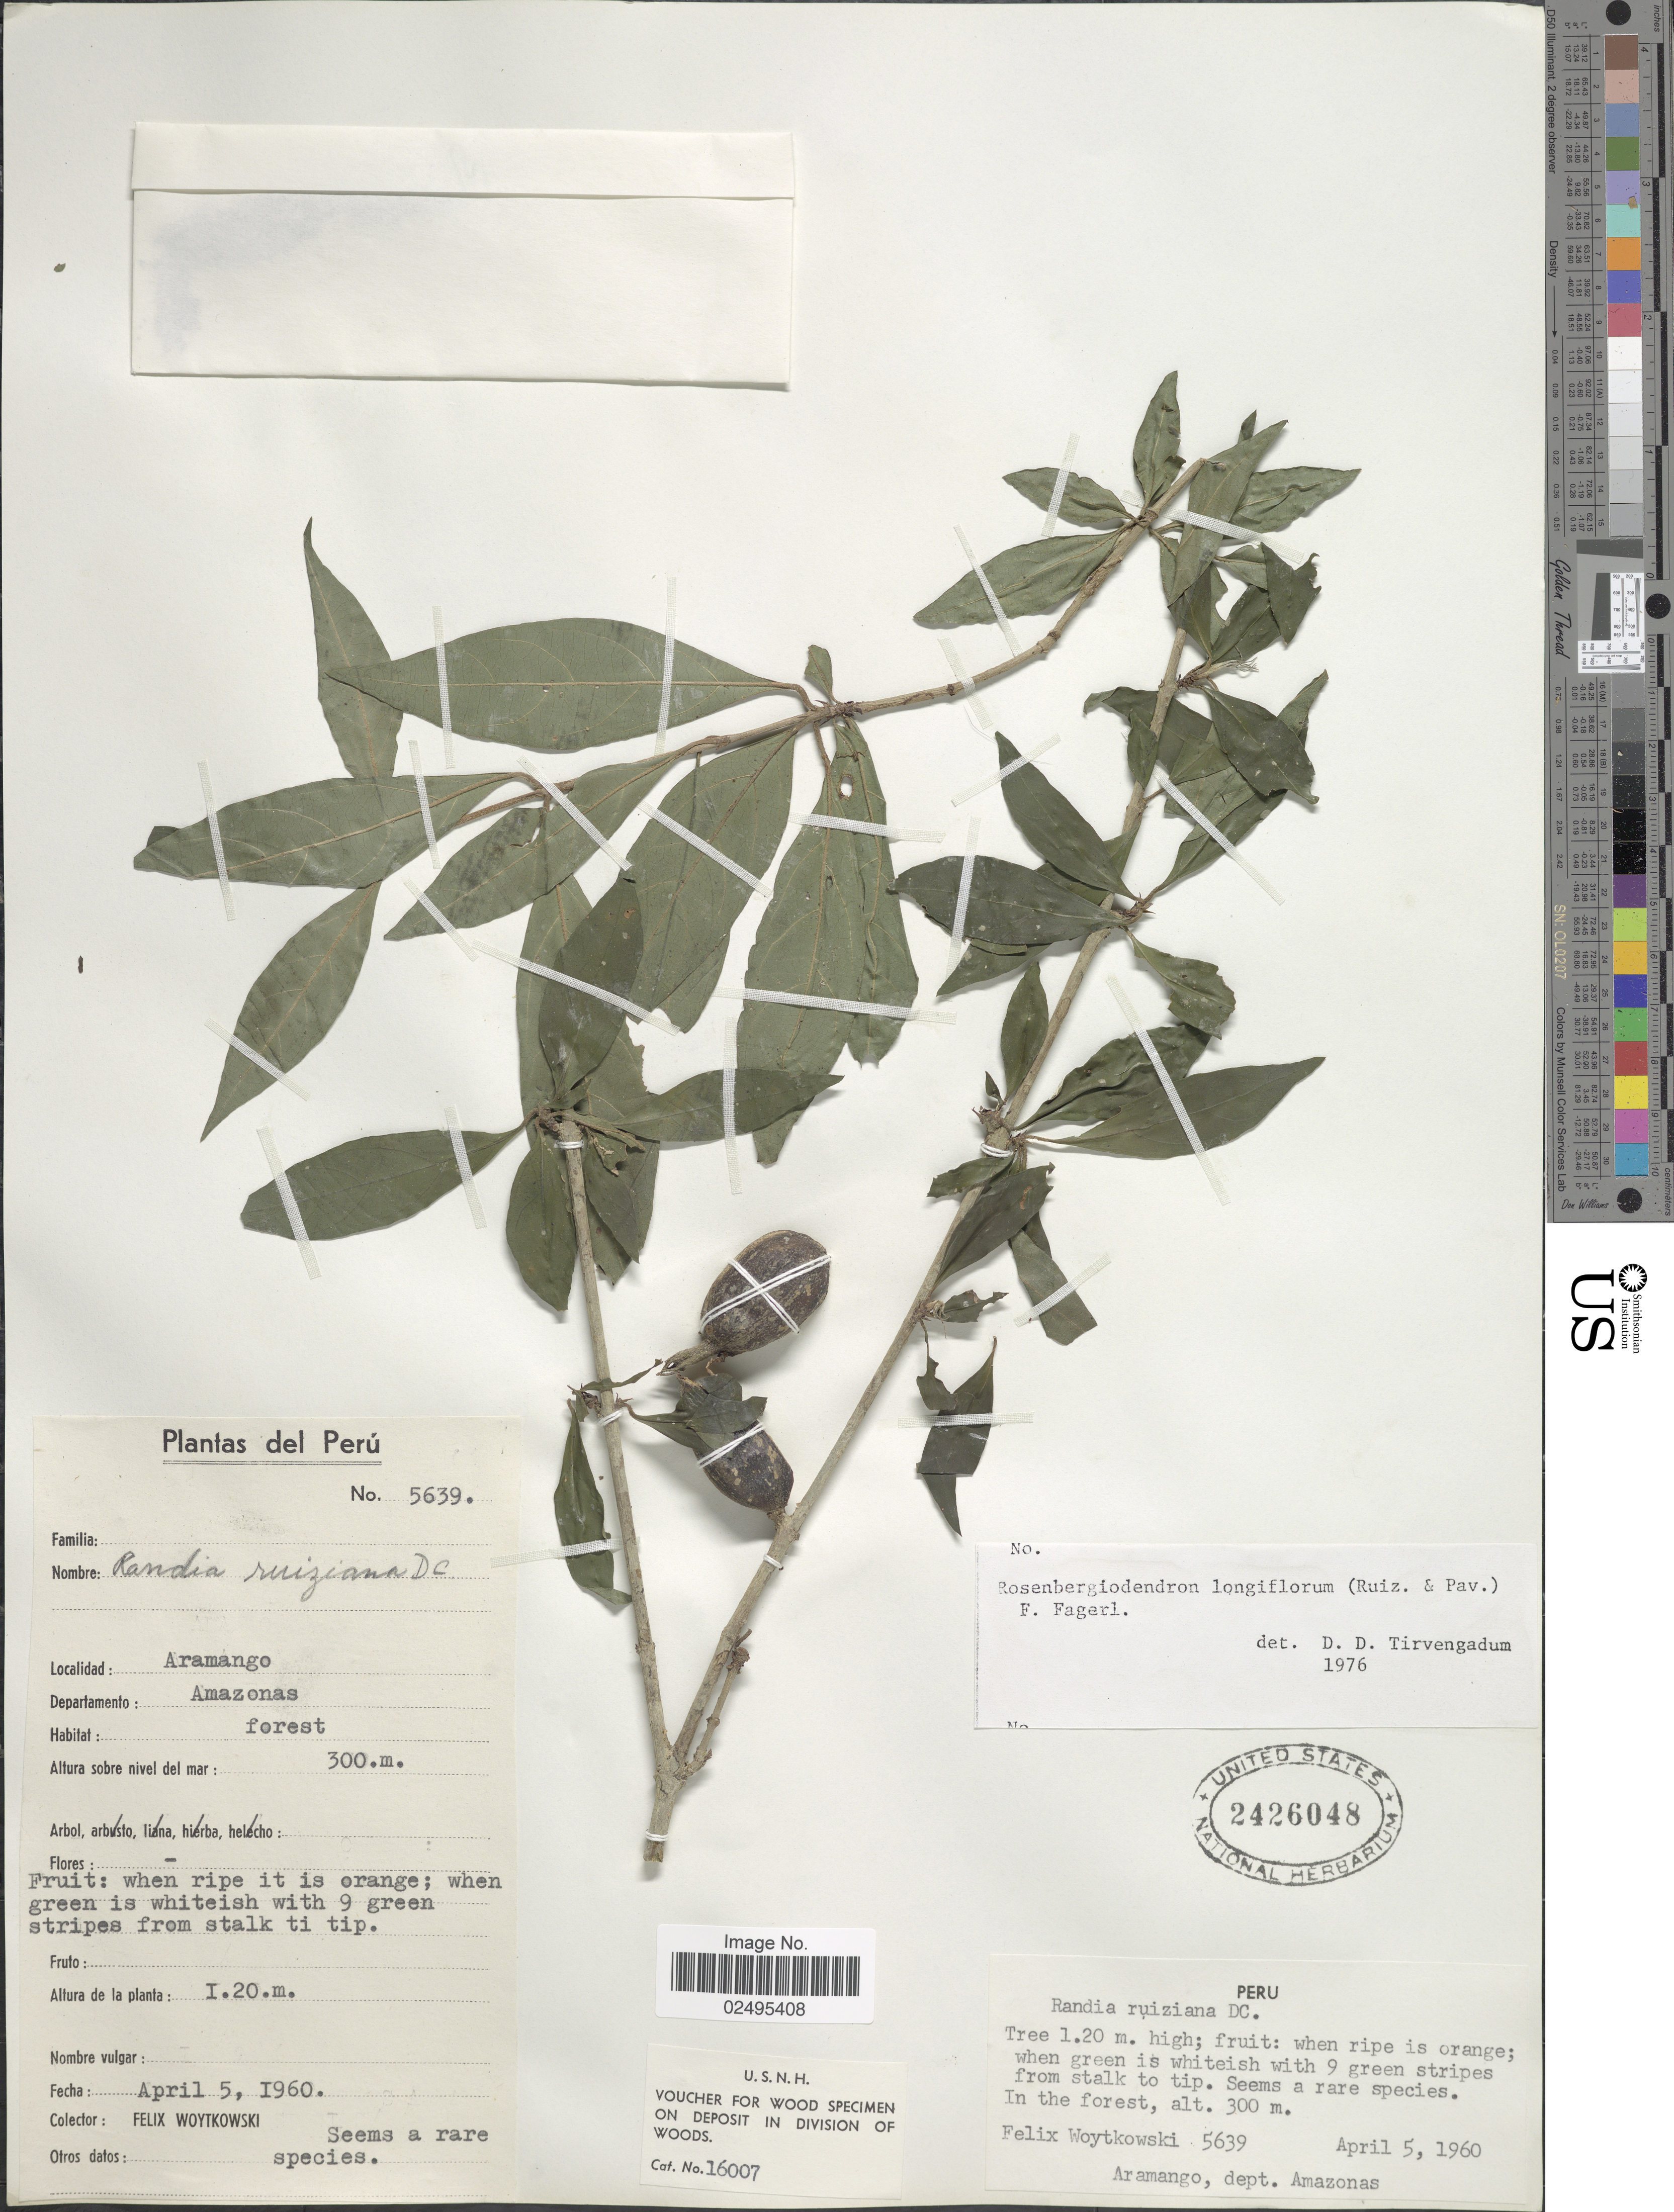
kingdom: Plantae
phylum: Tracheophyta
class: Magnoliopsida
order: Gentianales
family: Rubiaceae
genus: Rosenbergiodendron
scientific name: Rosenbergiodendron longiflorum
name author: (Ruiz & Pav.) Fagerl.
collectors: F. Woytkowski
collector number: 5639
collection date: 1960-04-05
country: Peru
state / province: Amazonas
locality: Aramango, in the forest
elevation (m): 300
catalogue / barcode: US 2426048